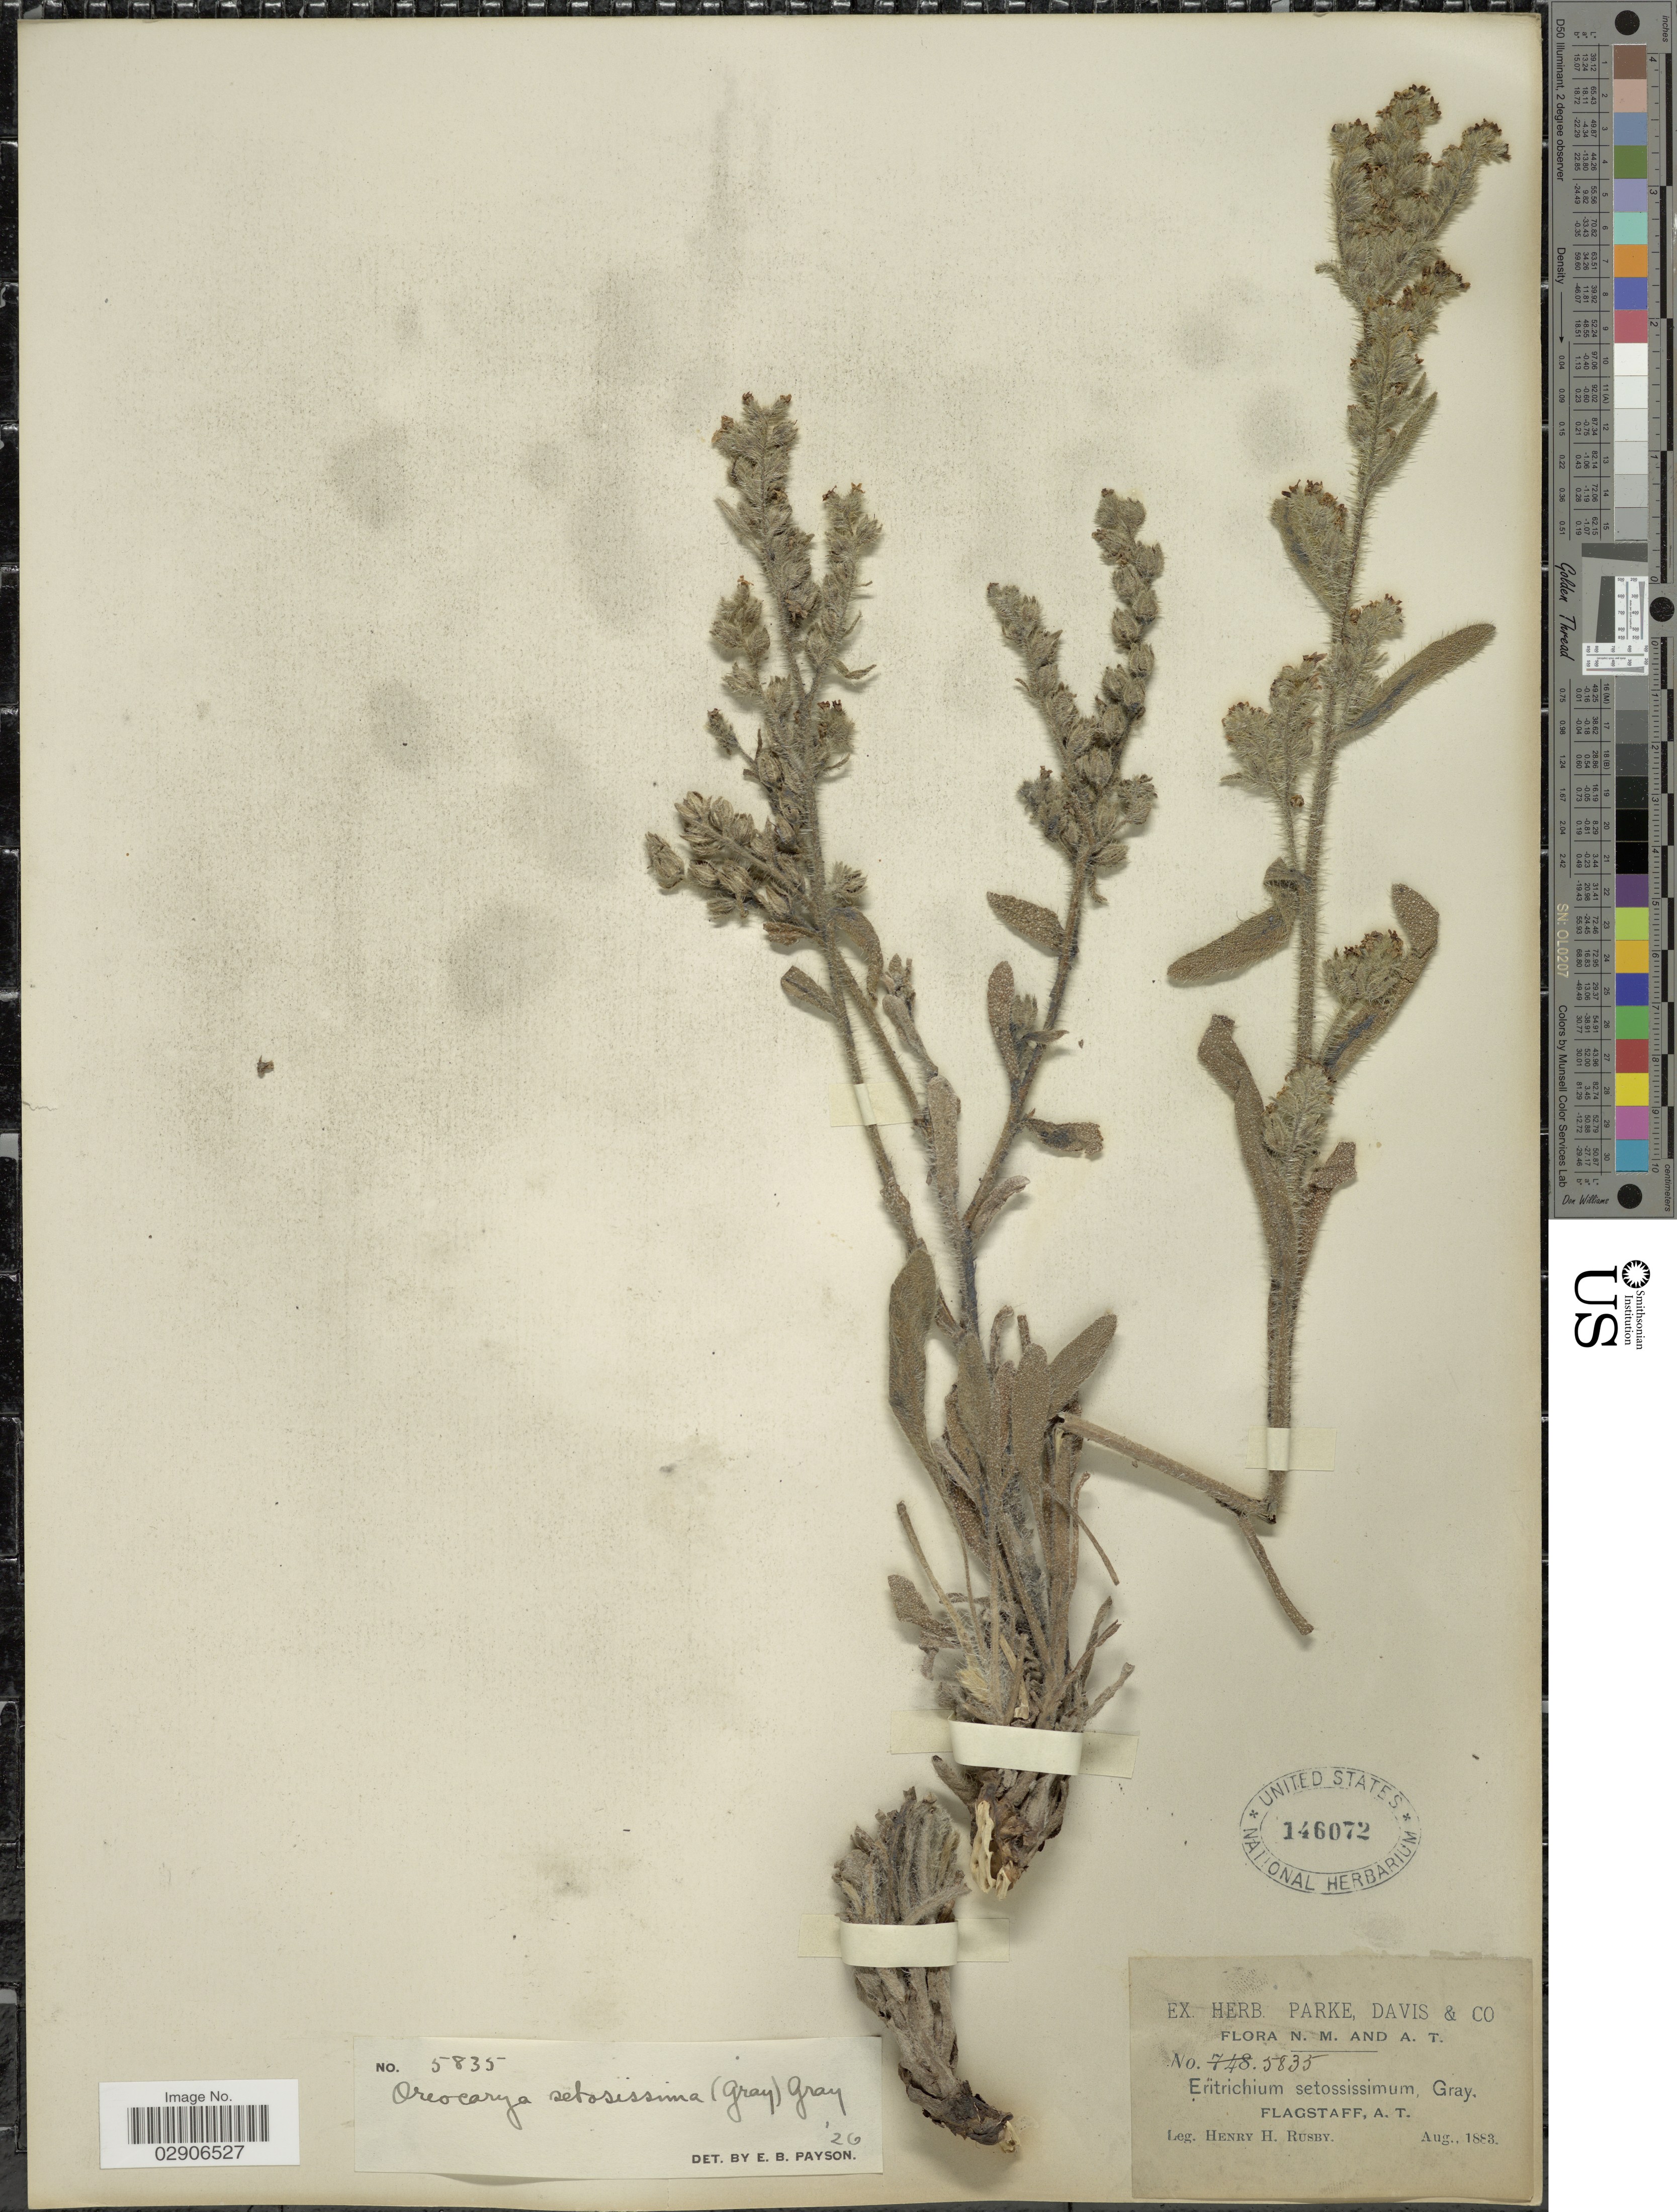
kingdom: Plantae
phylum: Tracheophyta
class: Magnoliopsida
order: Boraginales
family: Boraginaceae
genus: Oreocarya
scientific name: Oreocarya setosissima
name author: (A. Gray) Greene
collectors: H. H. Rusby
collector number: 5835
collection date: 1883-08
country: United States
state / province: Arizona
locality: Flagstaff, A. T.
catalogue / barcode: US 146072